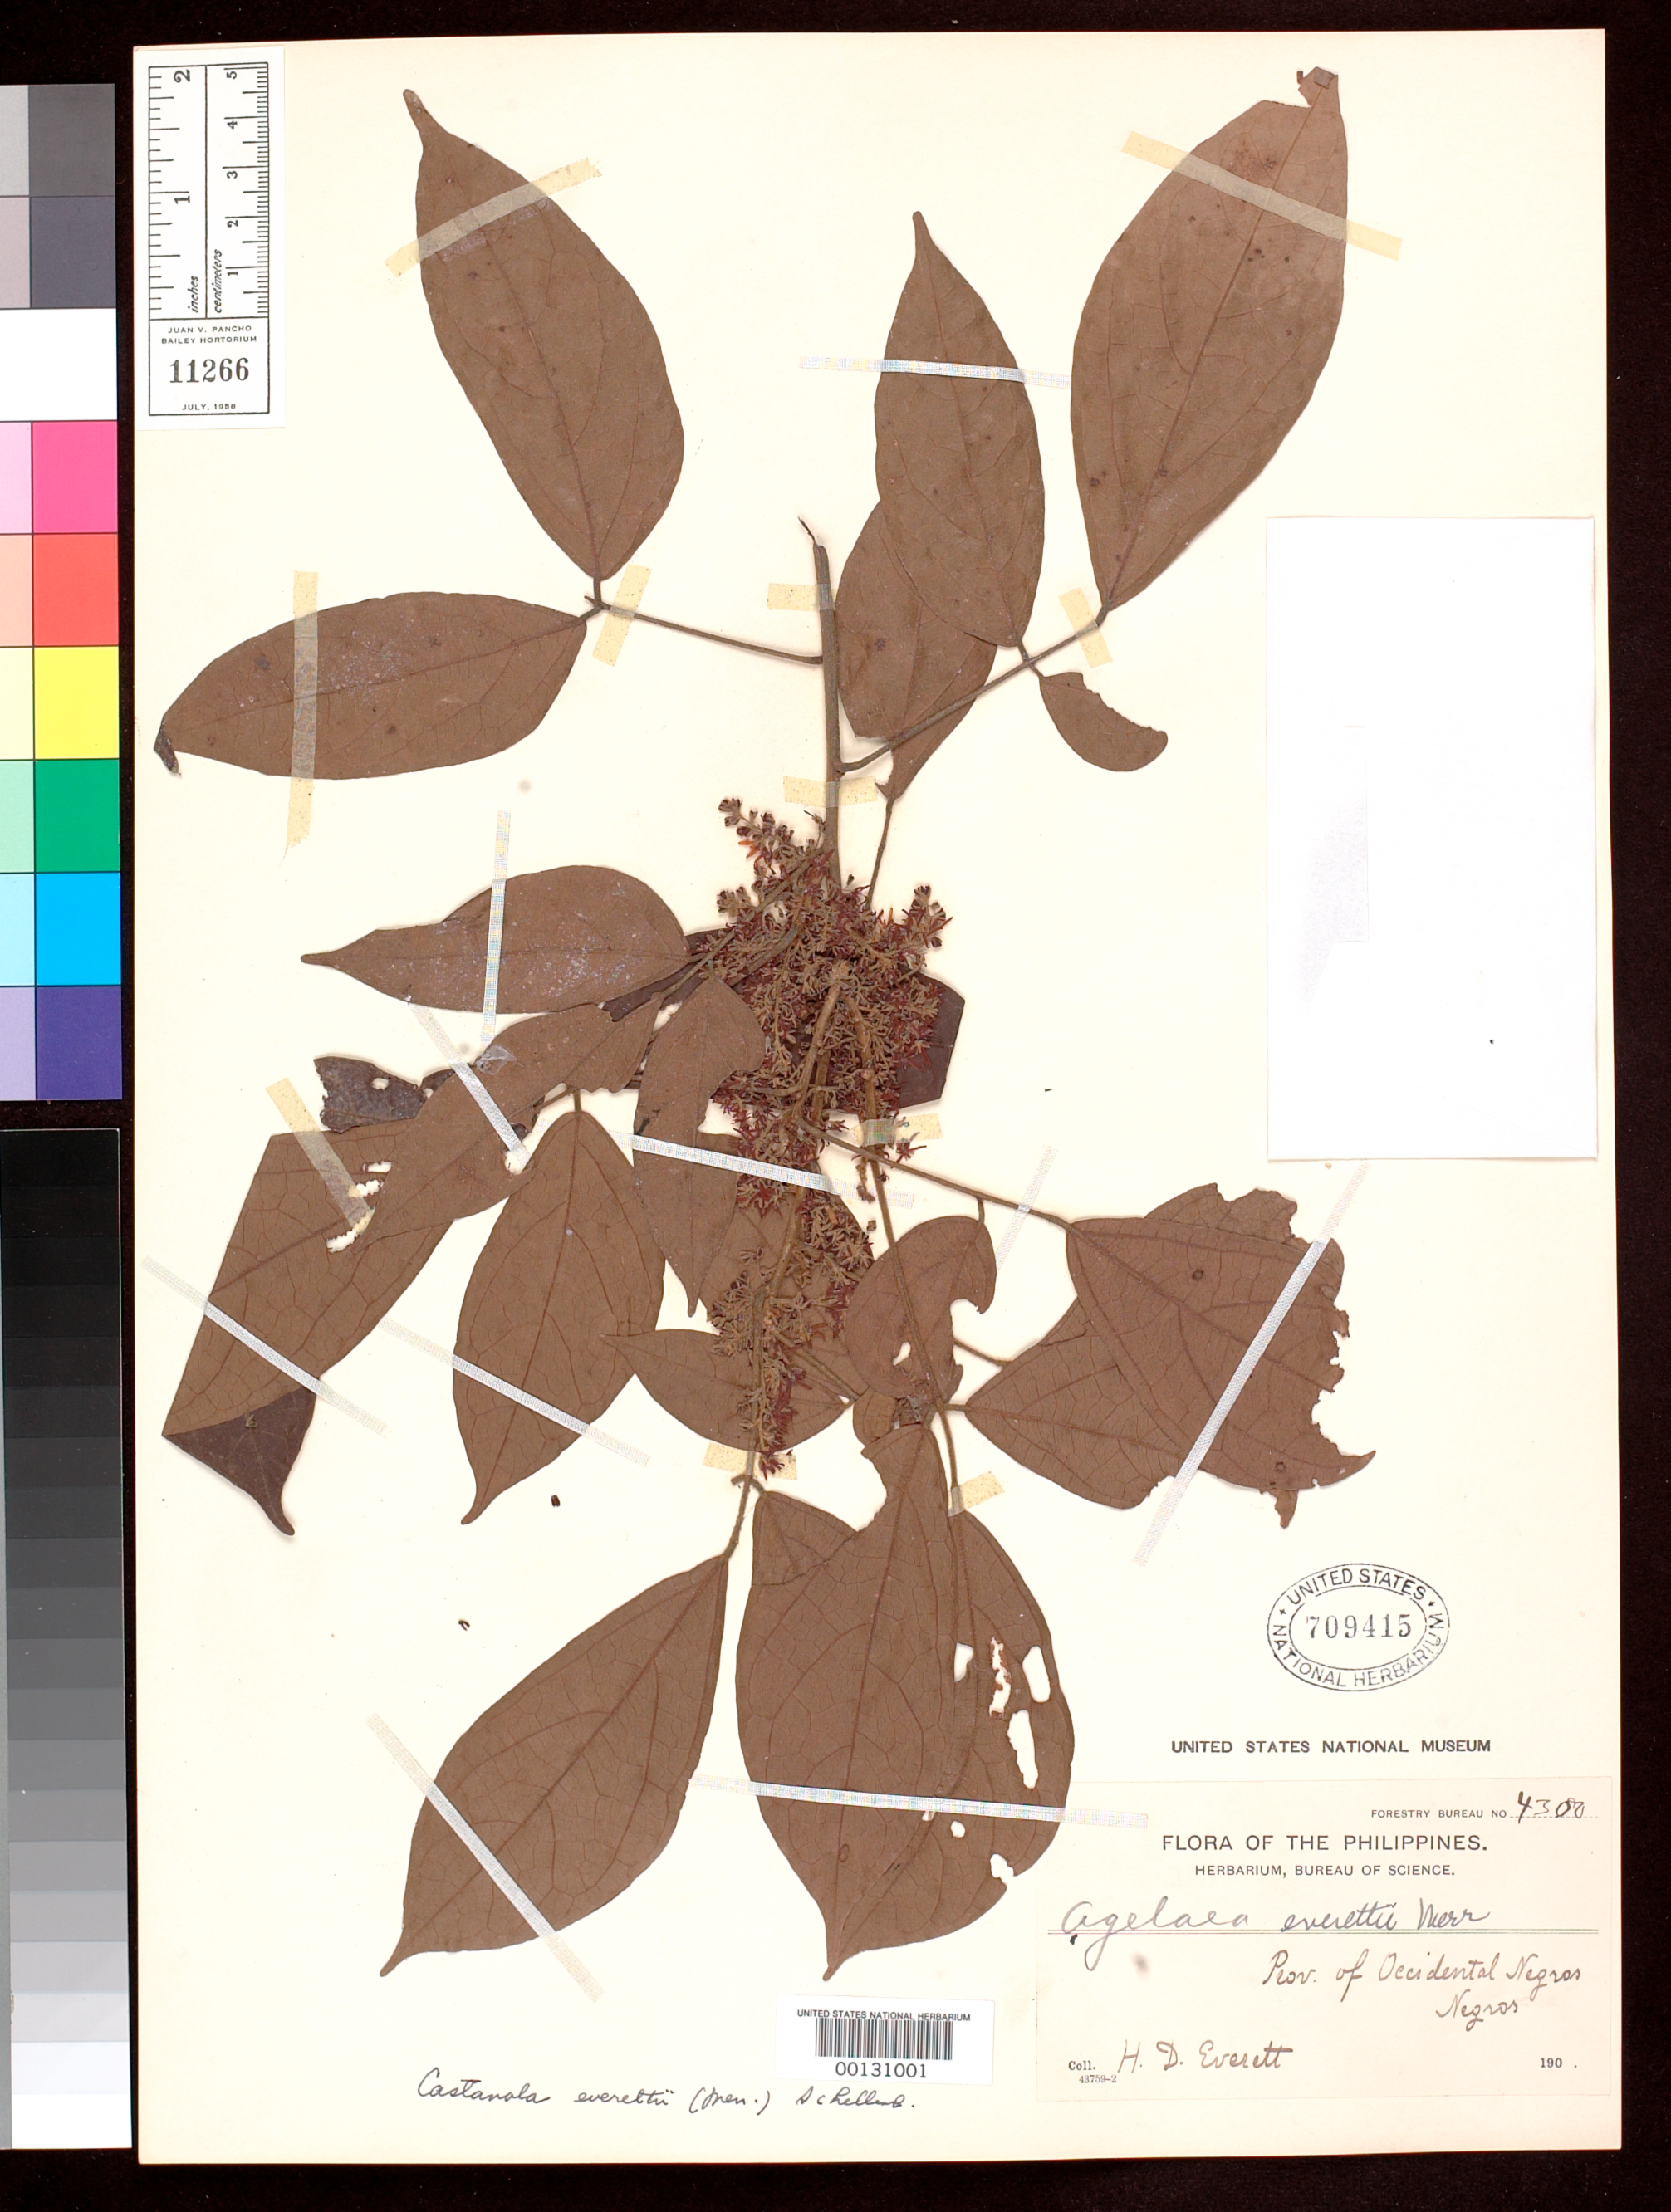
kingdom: Plantae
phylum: Tracheophyta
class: Magnoliopsida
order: Oxalidales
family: Connaraceae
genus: Agelaea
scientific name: Agelaea everettii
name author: Merr.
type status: Isotype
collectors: H. Everett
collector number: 4300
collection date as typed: Jun 1906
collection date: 1906-06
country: Philippines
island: Negros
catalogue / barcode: US 709415